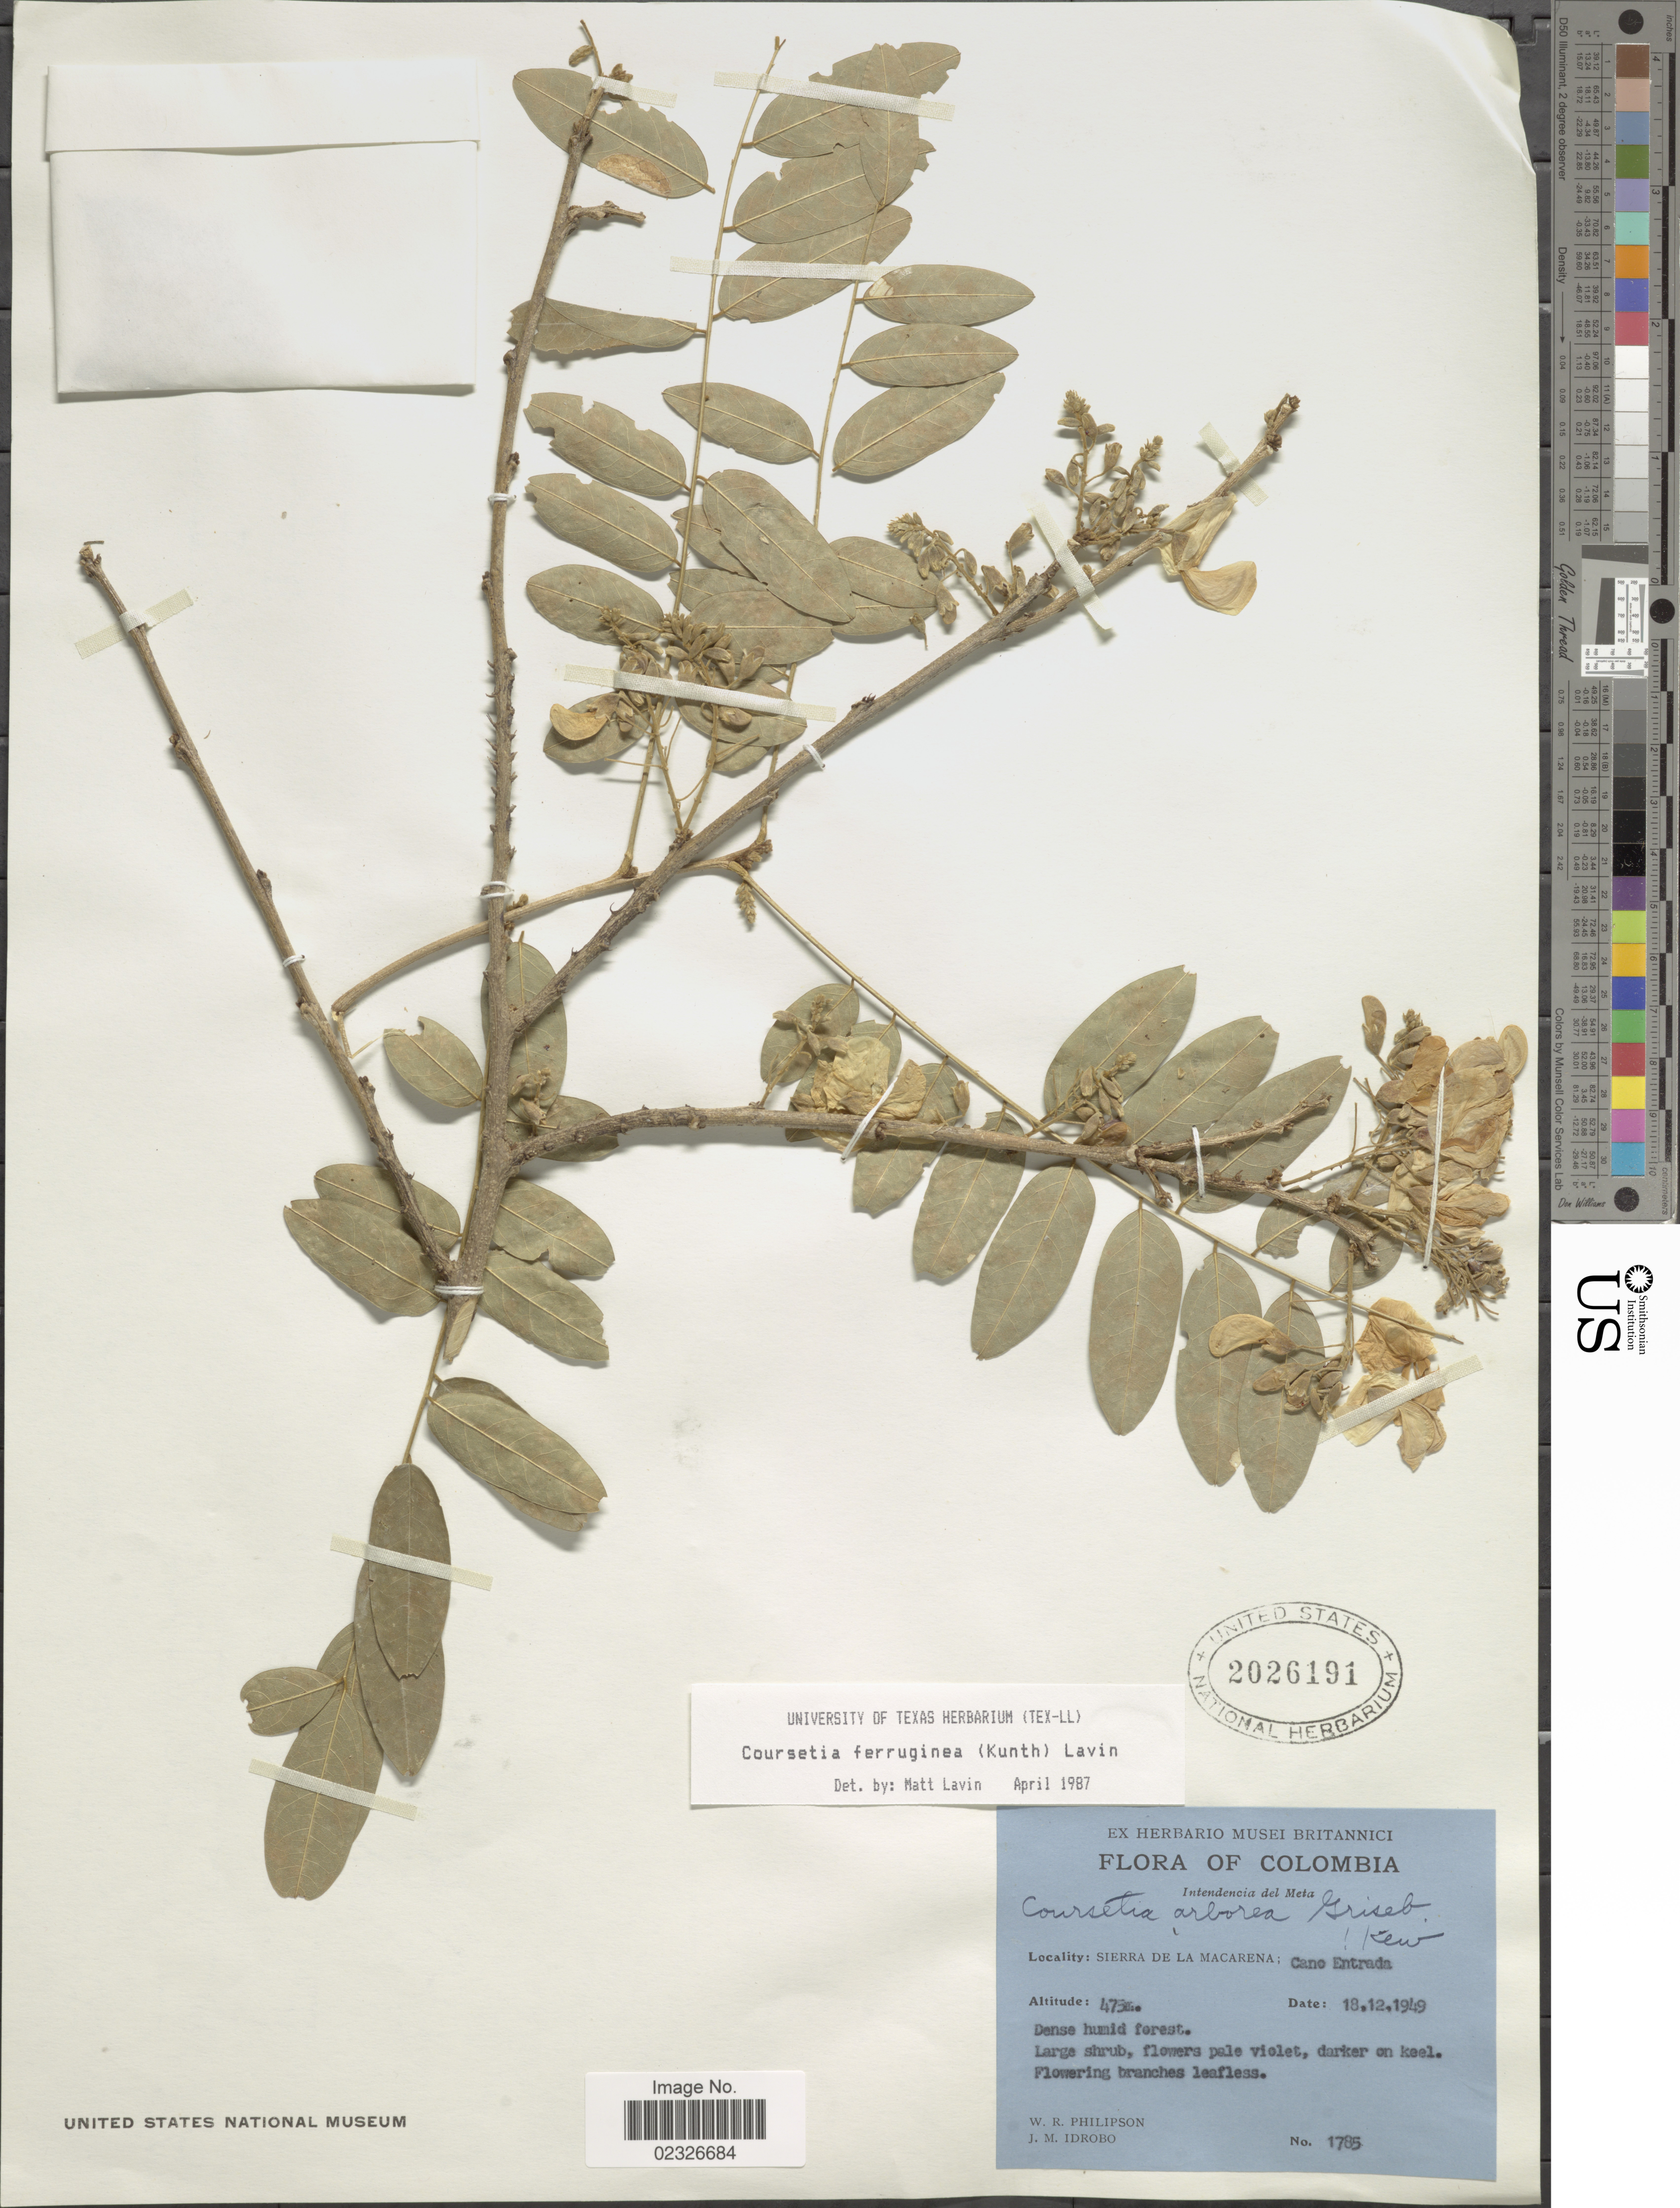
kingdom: Plantae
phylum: Tracheophyta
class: Magnoliopsida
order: Fabales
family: Fabaceae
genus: Coursetia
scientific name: Coursetia ferruginea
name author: (Kunth) Lavin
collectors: W. R. Philipson & J. M. Idrobo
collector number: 1785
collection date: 1949-12-18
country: Colombia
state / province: Meta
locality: Intendencia del Meta. Sierra de la Macarena; Cano Entrada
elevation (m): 475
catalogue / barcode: US 2026191